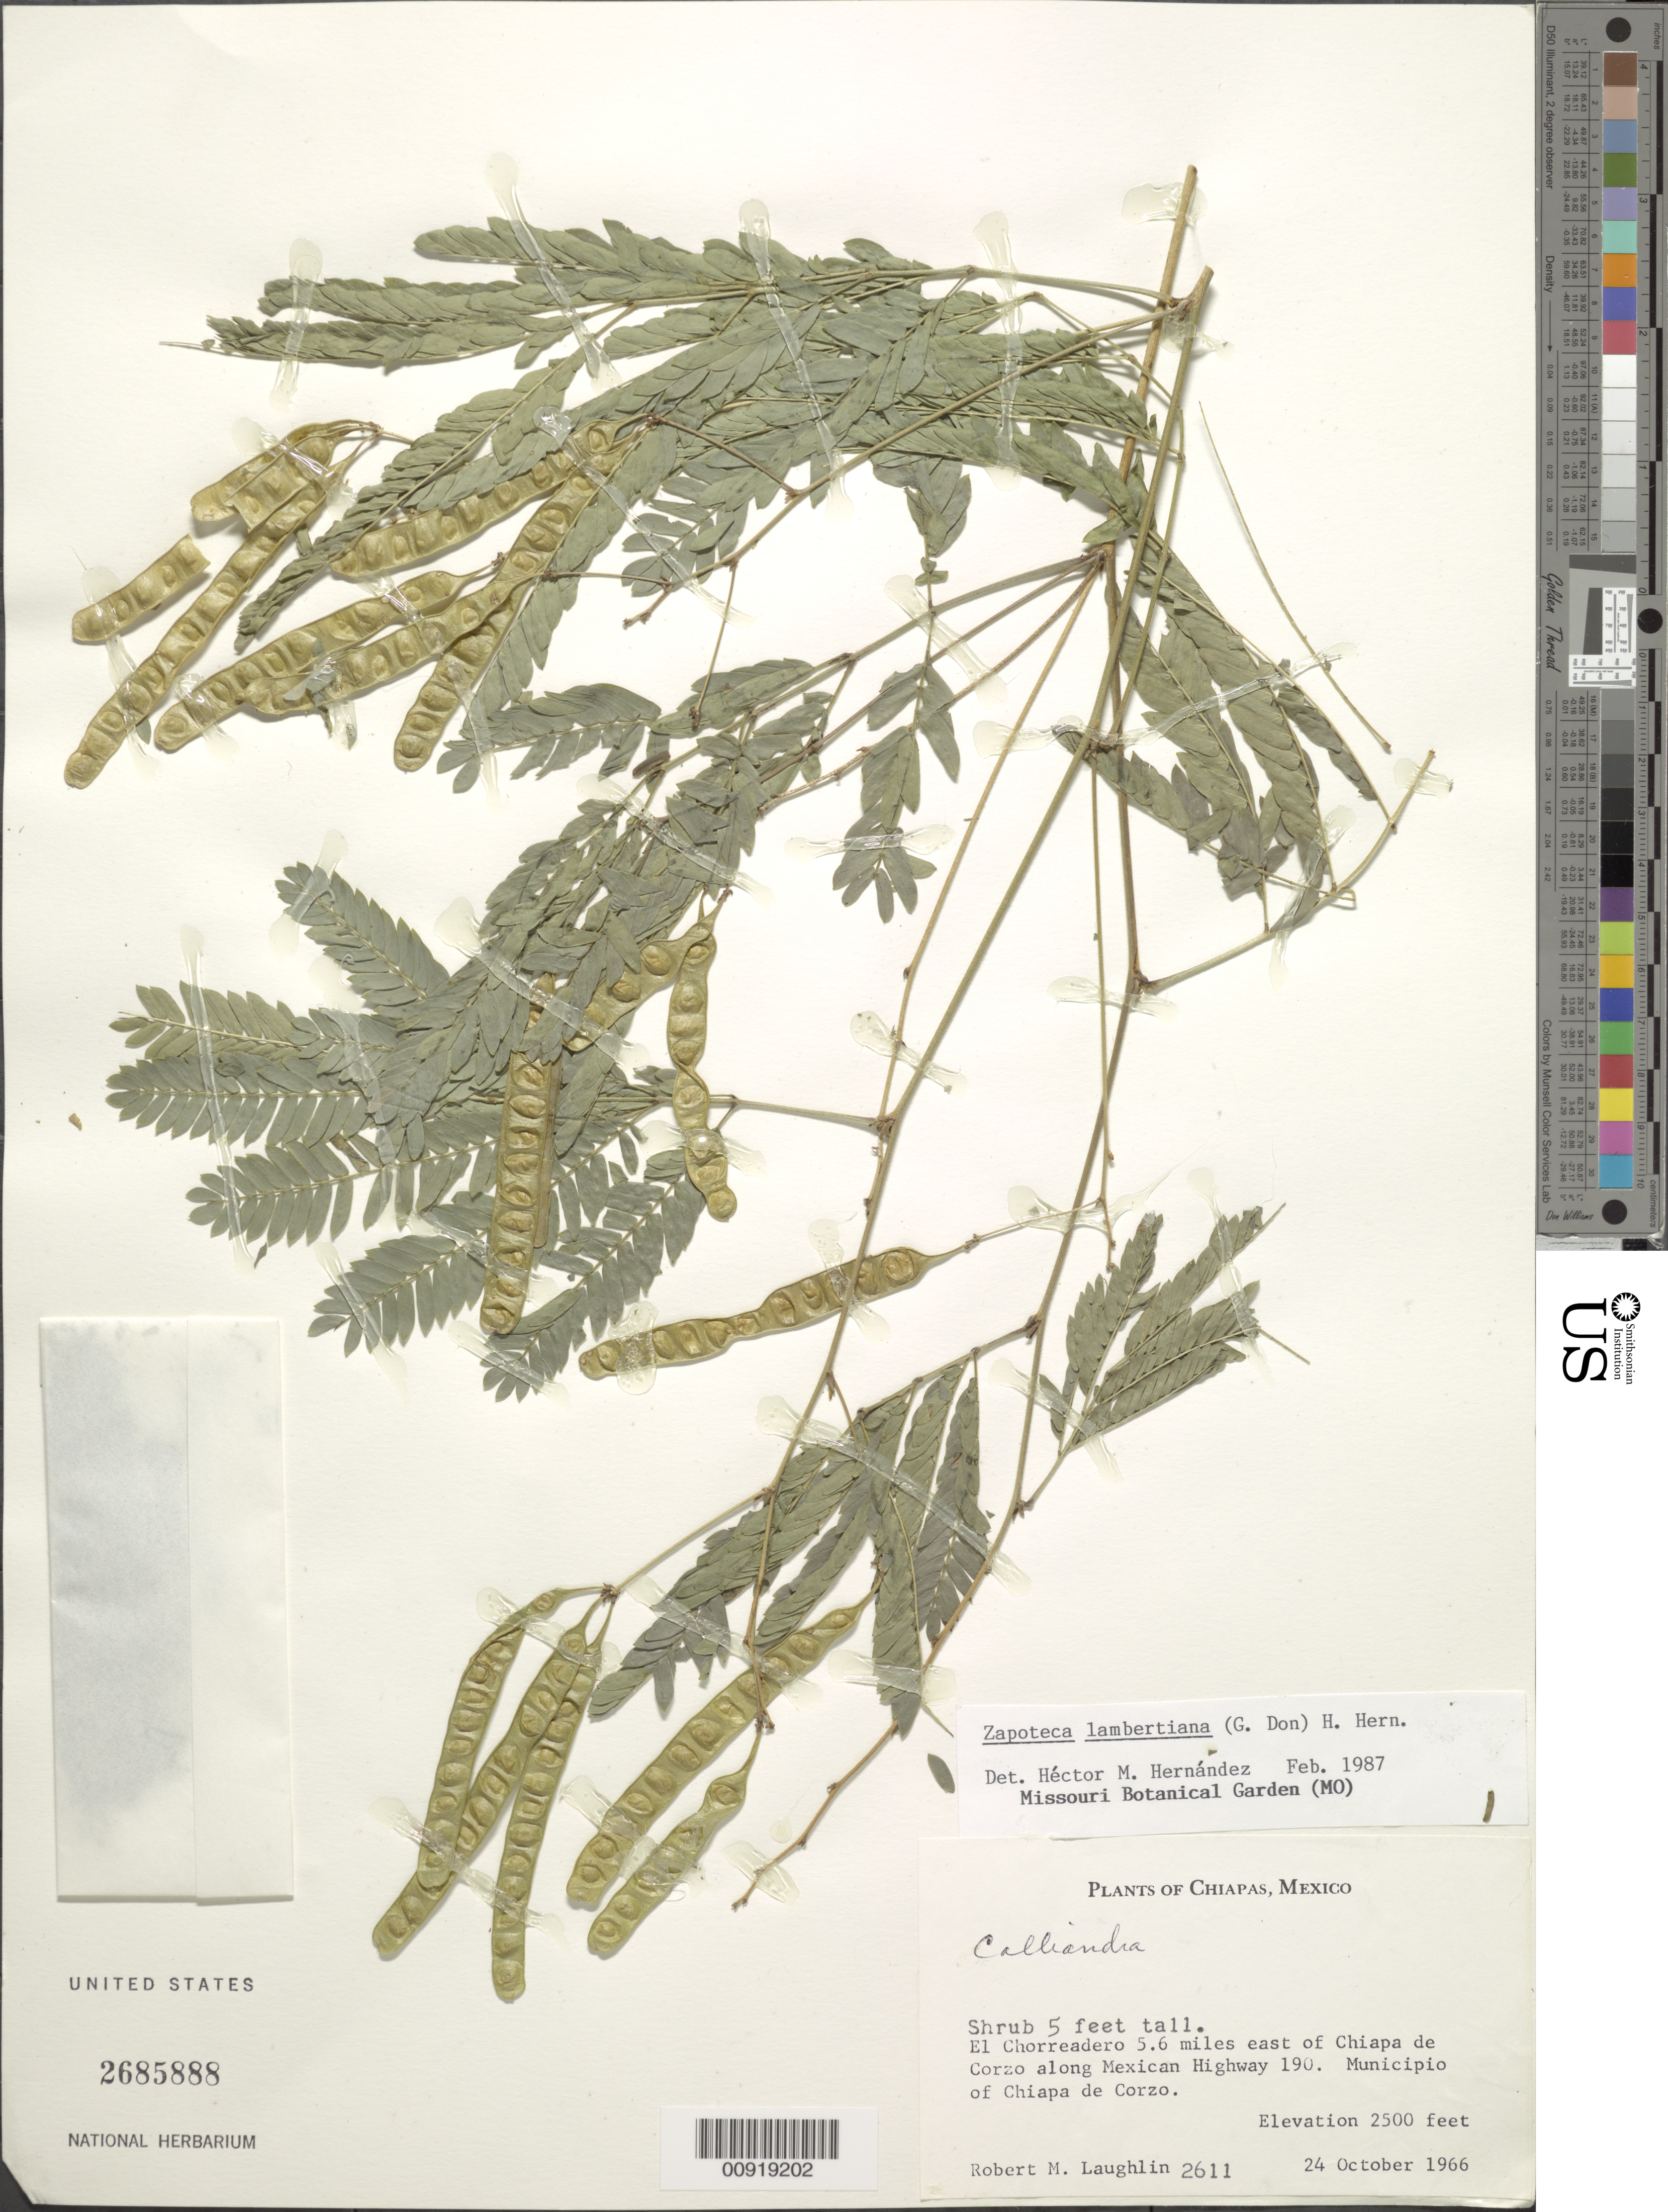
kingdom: Plantae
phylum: Tracheophyta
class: Magnoliopsida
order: Fabales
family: Fabaceae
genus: Zapoteca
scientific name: Zapoteca lambertiana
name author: (G. Don) H.M. Hern.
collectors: R. M. Laughlin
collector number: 2611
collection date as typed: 24 Oct 1966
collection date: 1966-10-24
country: Mexico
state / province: Chiapas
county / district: Chiapa de Corzo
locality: El Chorreadero 5.6 miles east of Chiapa de Corzo along Mexican Highway 190. Municipio of Chiapa de Corzo, Chiapas.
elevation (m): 762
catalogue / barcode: US 2685888